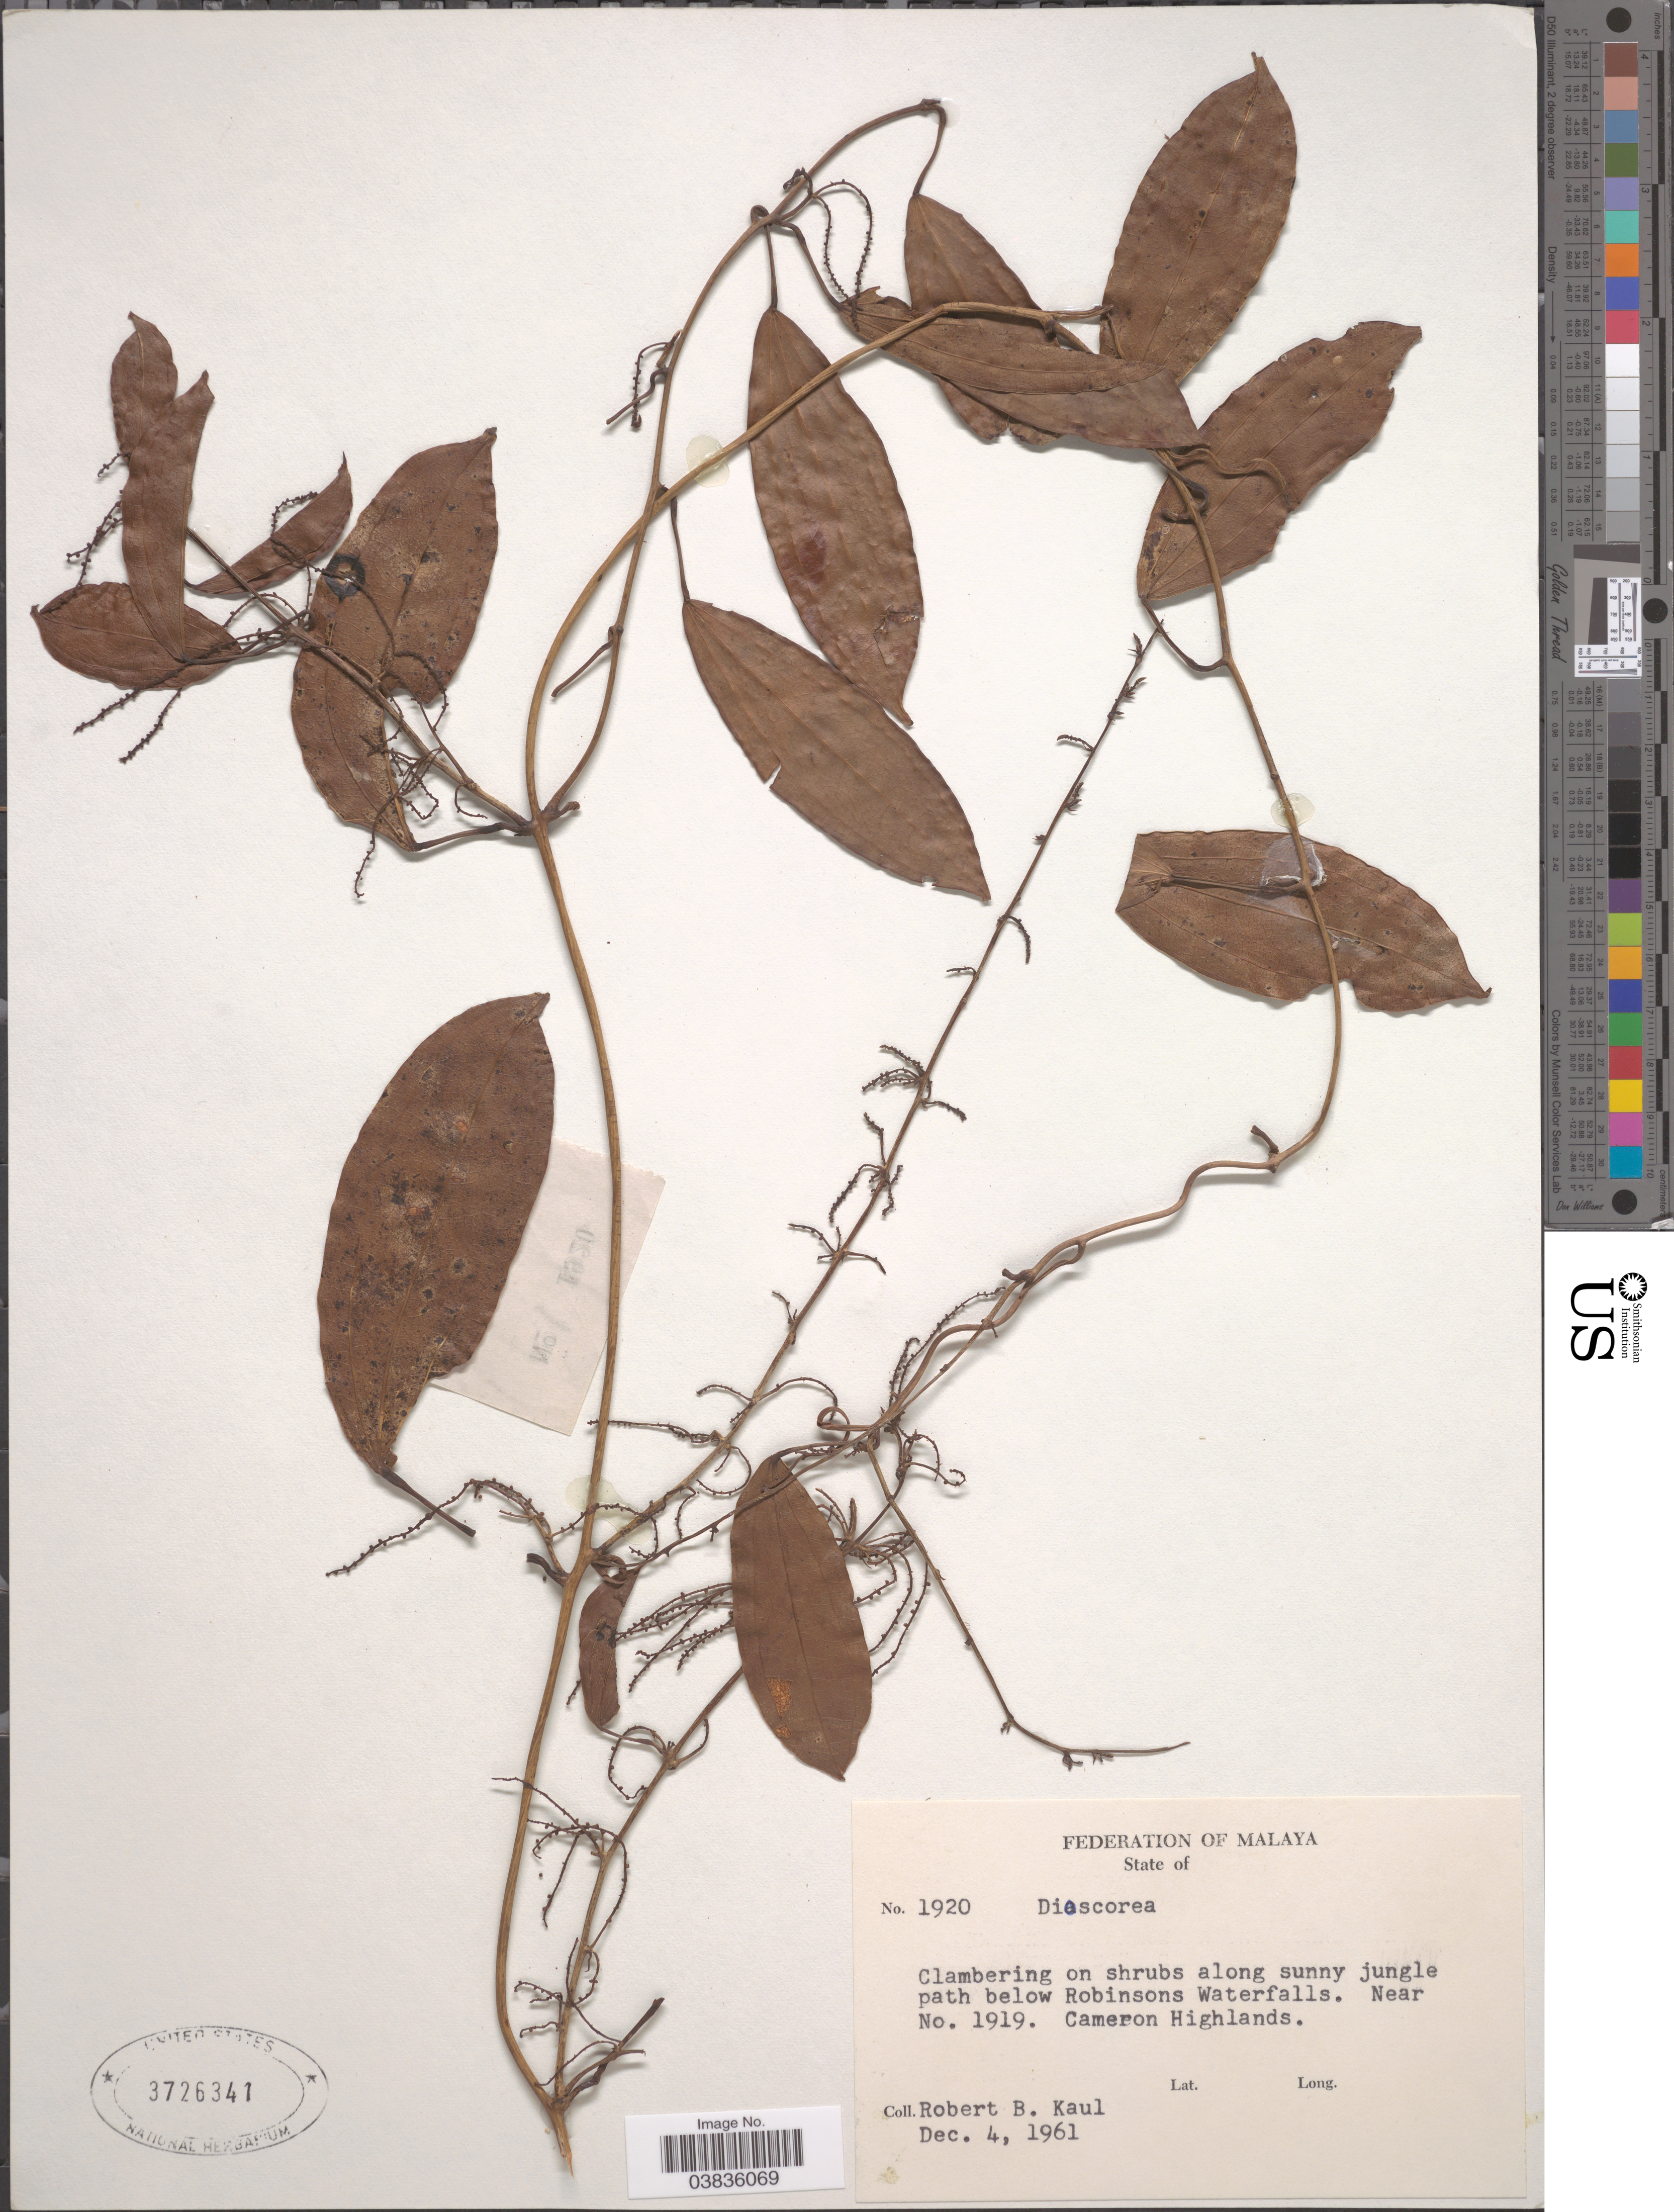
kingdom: Plantae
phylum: Tracheophyta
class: Liliopsida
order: Dioscoreales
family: Dioscoreaceae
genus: Dioscorea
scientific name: Dioscorea sp.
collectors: R. Kaul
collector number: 1920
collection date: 1961-12-04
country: Malaysia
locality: Federation of Malaya. Along sunny jungle path below Robinsons Waterfalls. Near No. 1919. Cameron Highlands.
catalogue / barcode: US 3726341